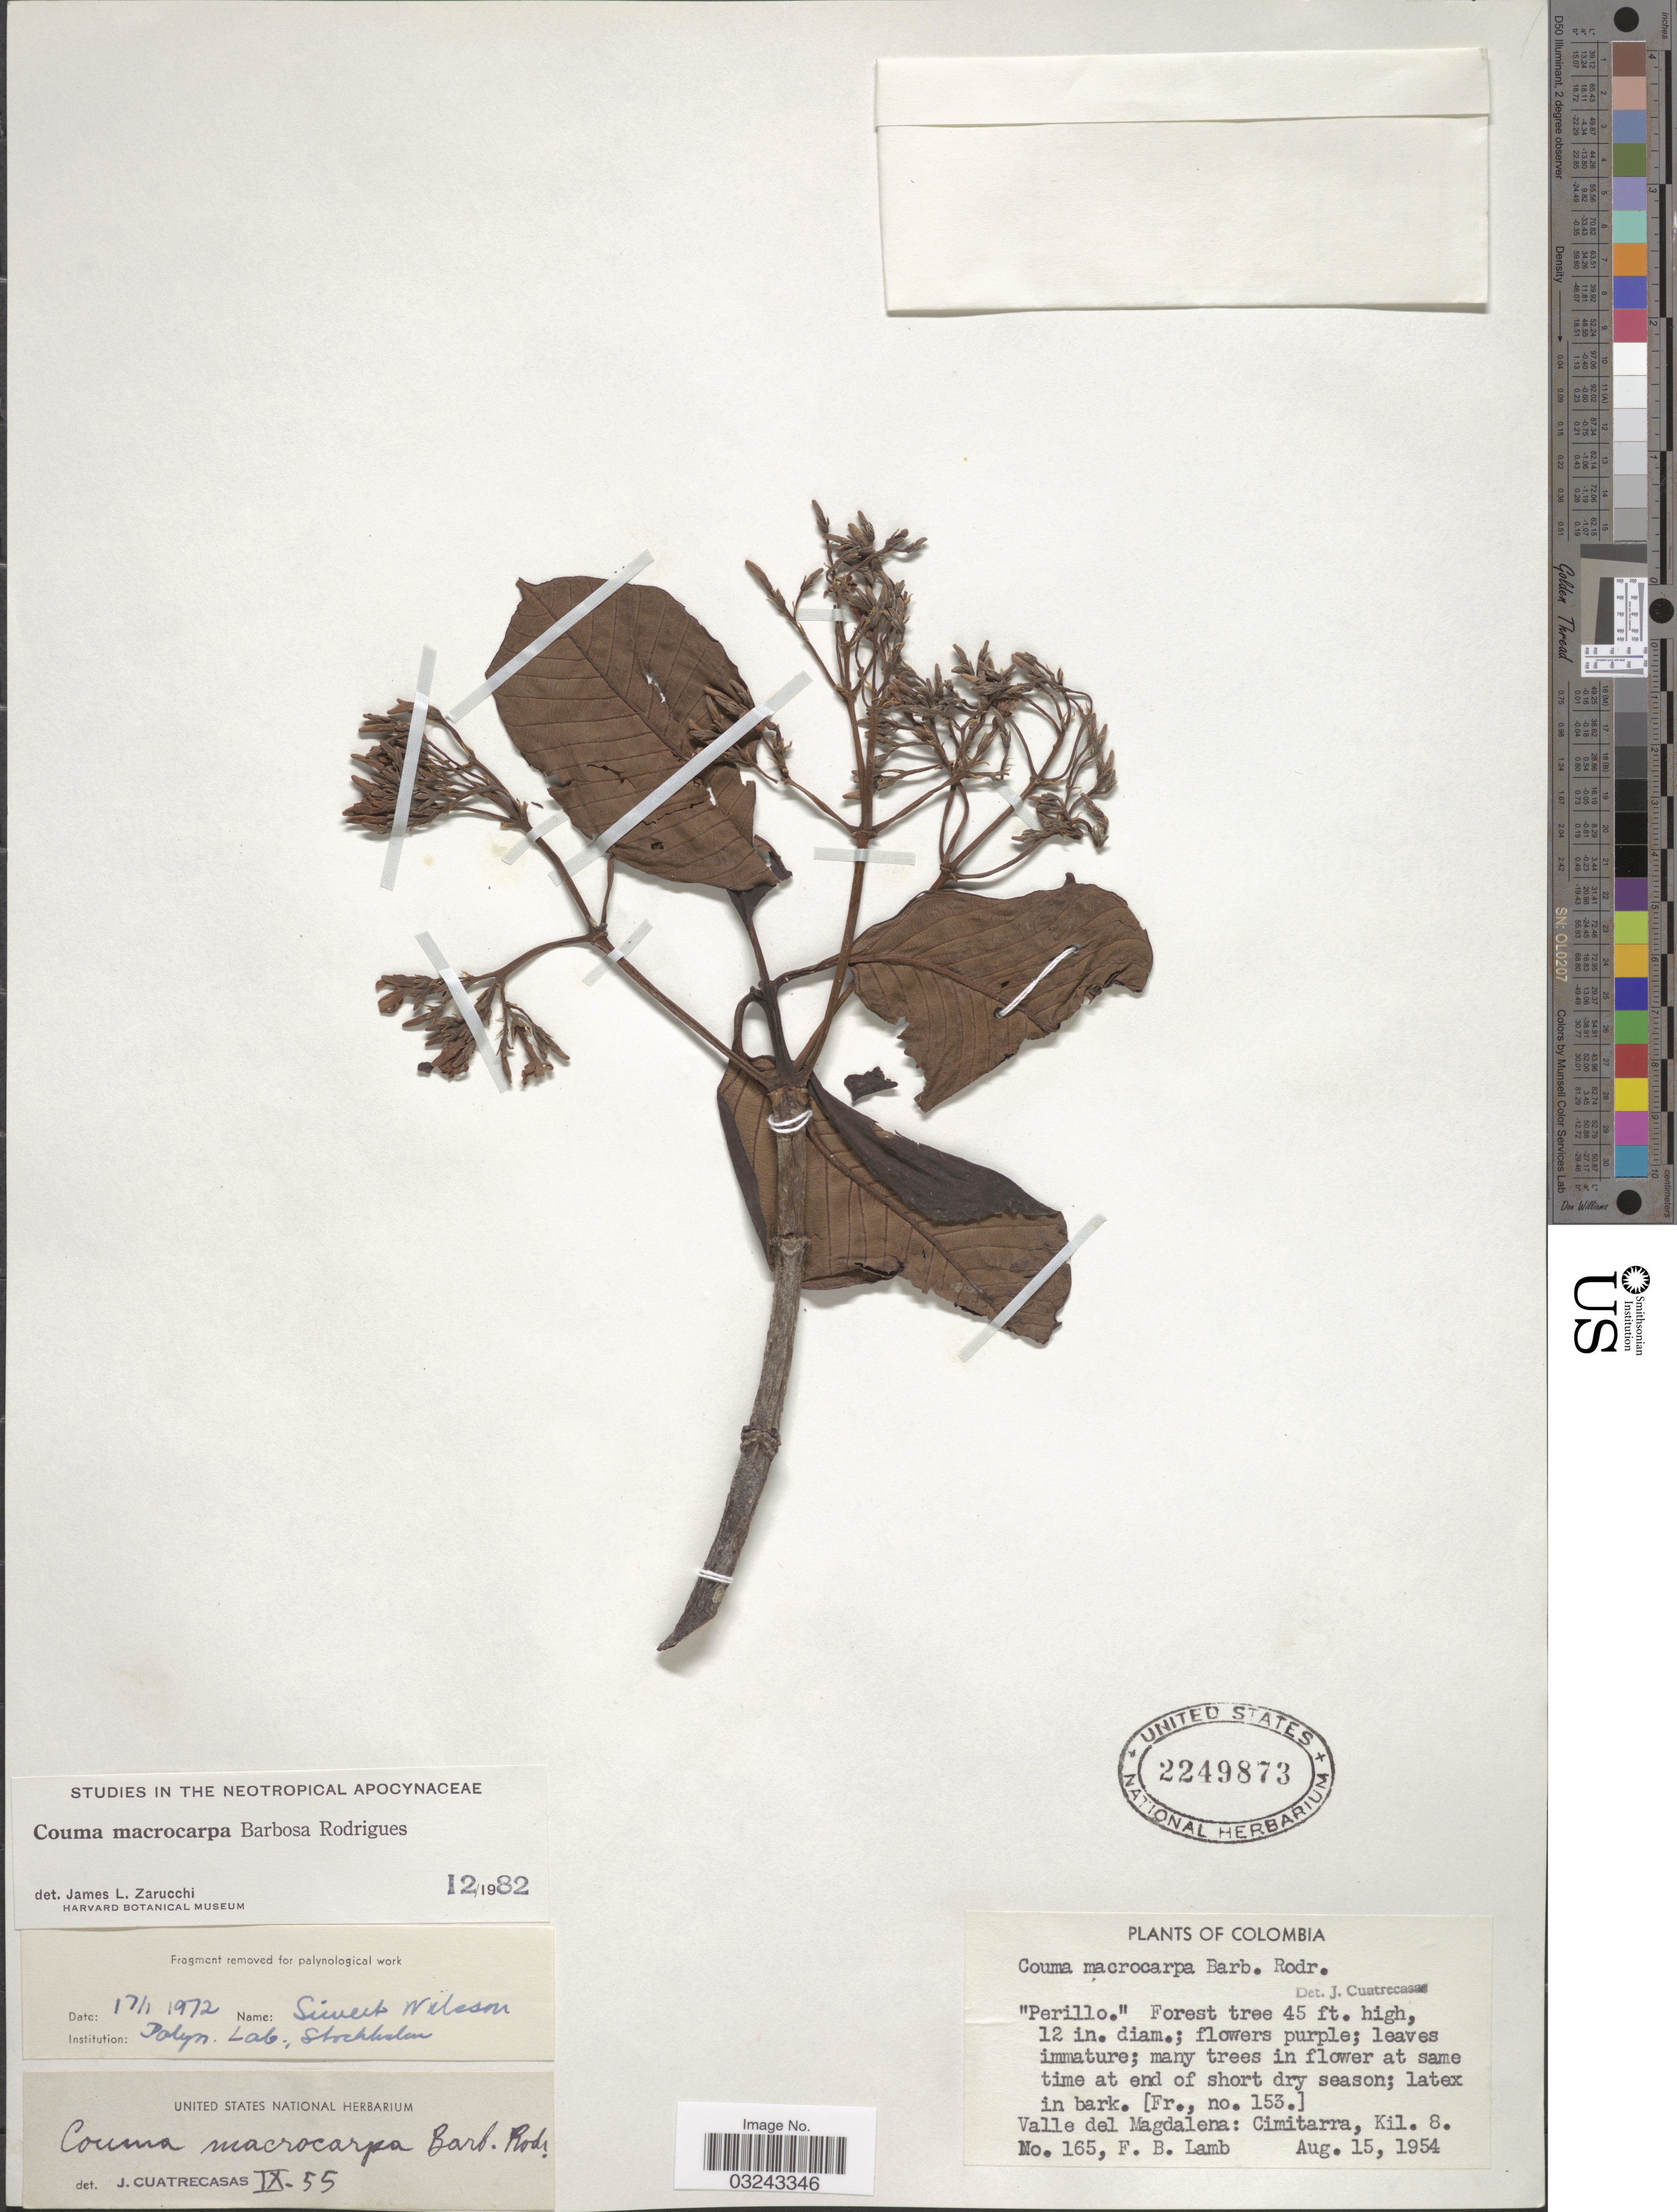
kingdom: Plantae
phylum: Tracheophyta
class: Magnoliopsida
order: Gentianales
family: Apocynaceae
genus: Couma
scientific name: Couma macrocarpa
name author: Barb. Rodr.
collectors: F. B. Lamb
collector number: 165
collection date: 1954-08-15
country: Colombia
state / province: Magdalena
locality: Valle del Magdalena: Cimitarra, Kil. 8.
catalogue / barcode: US 2249873